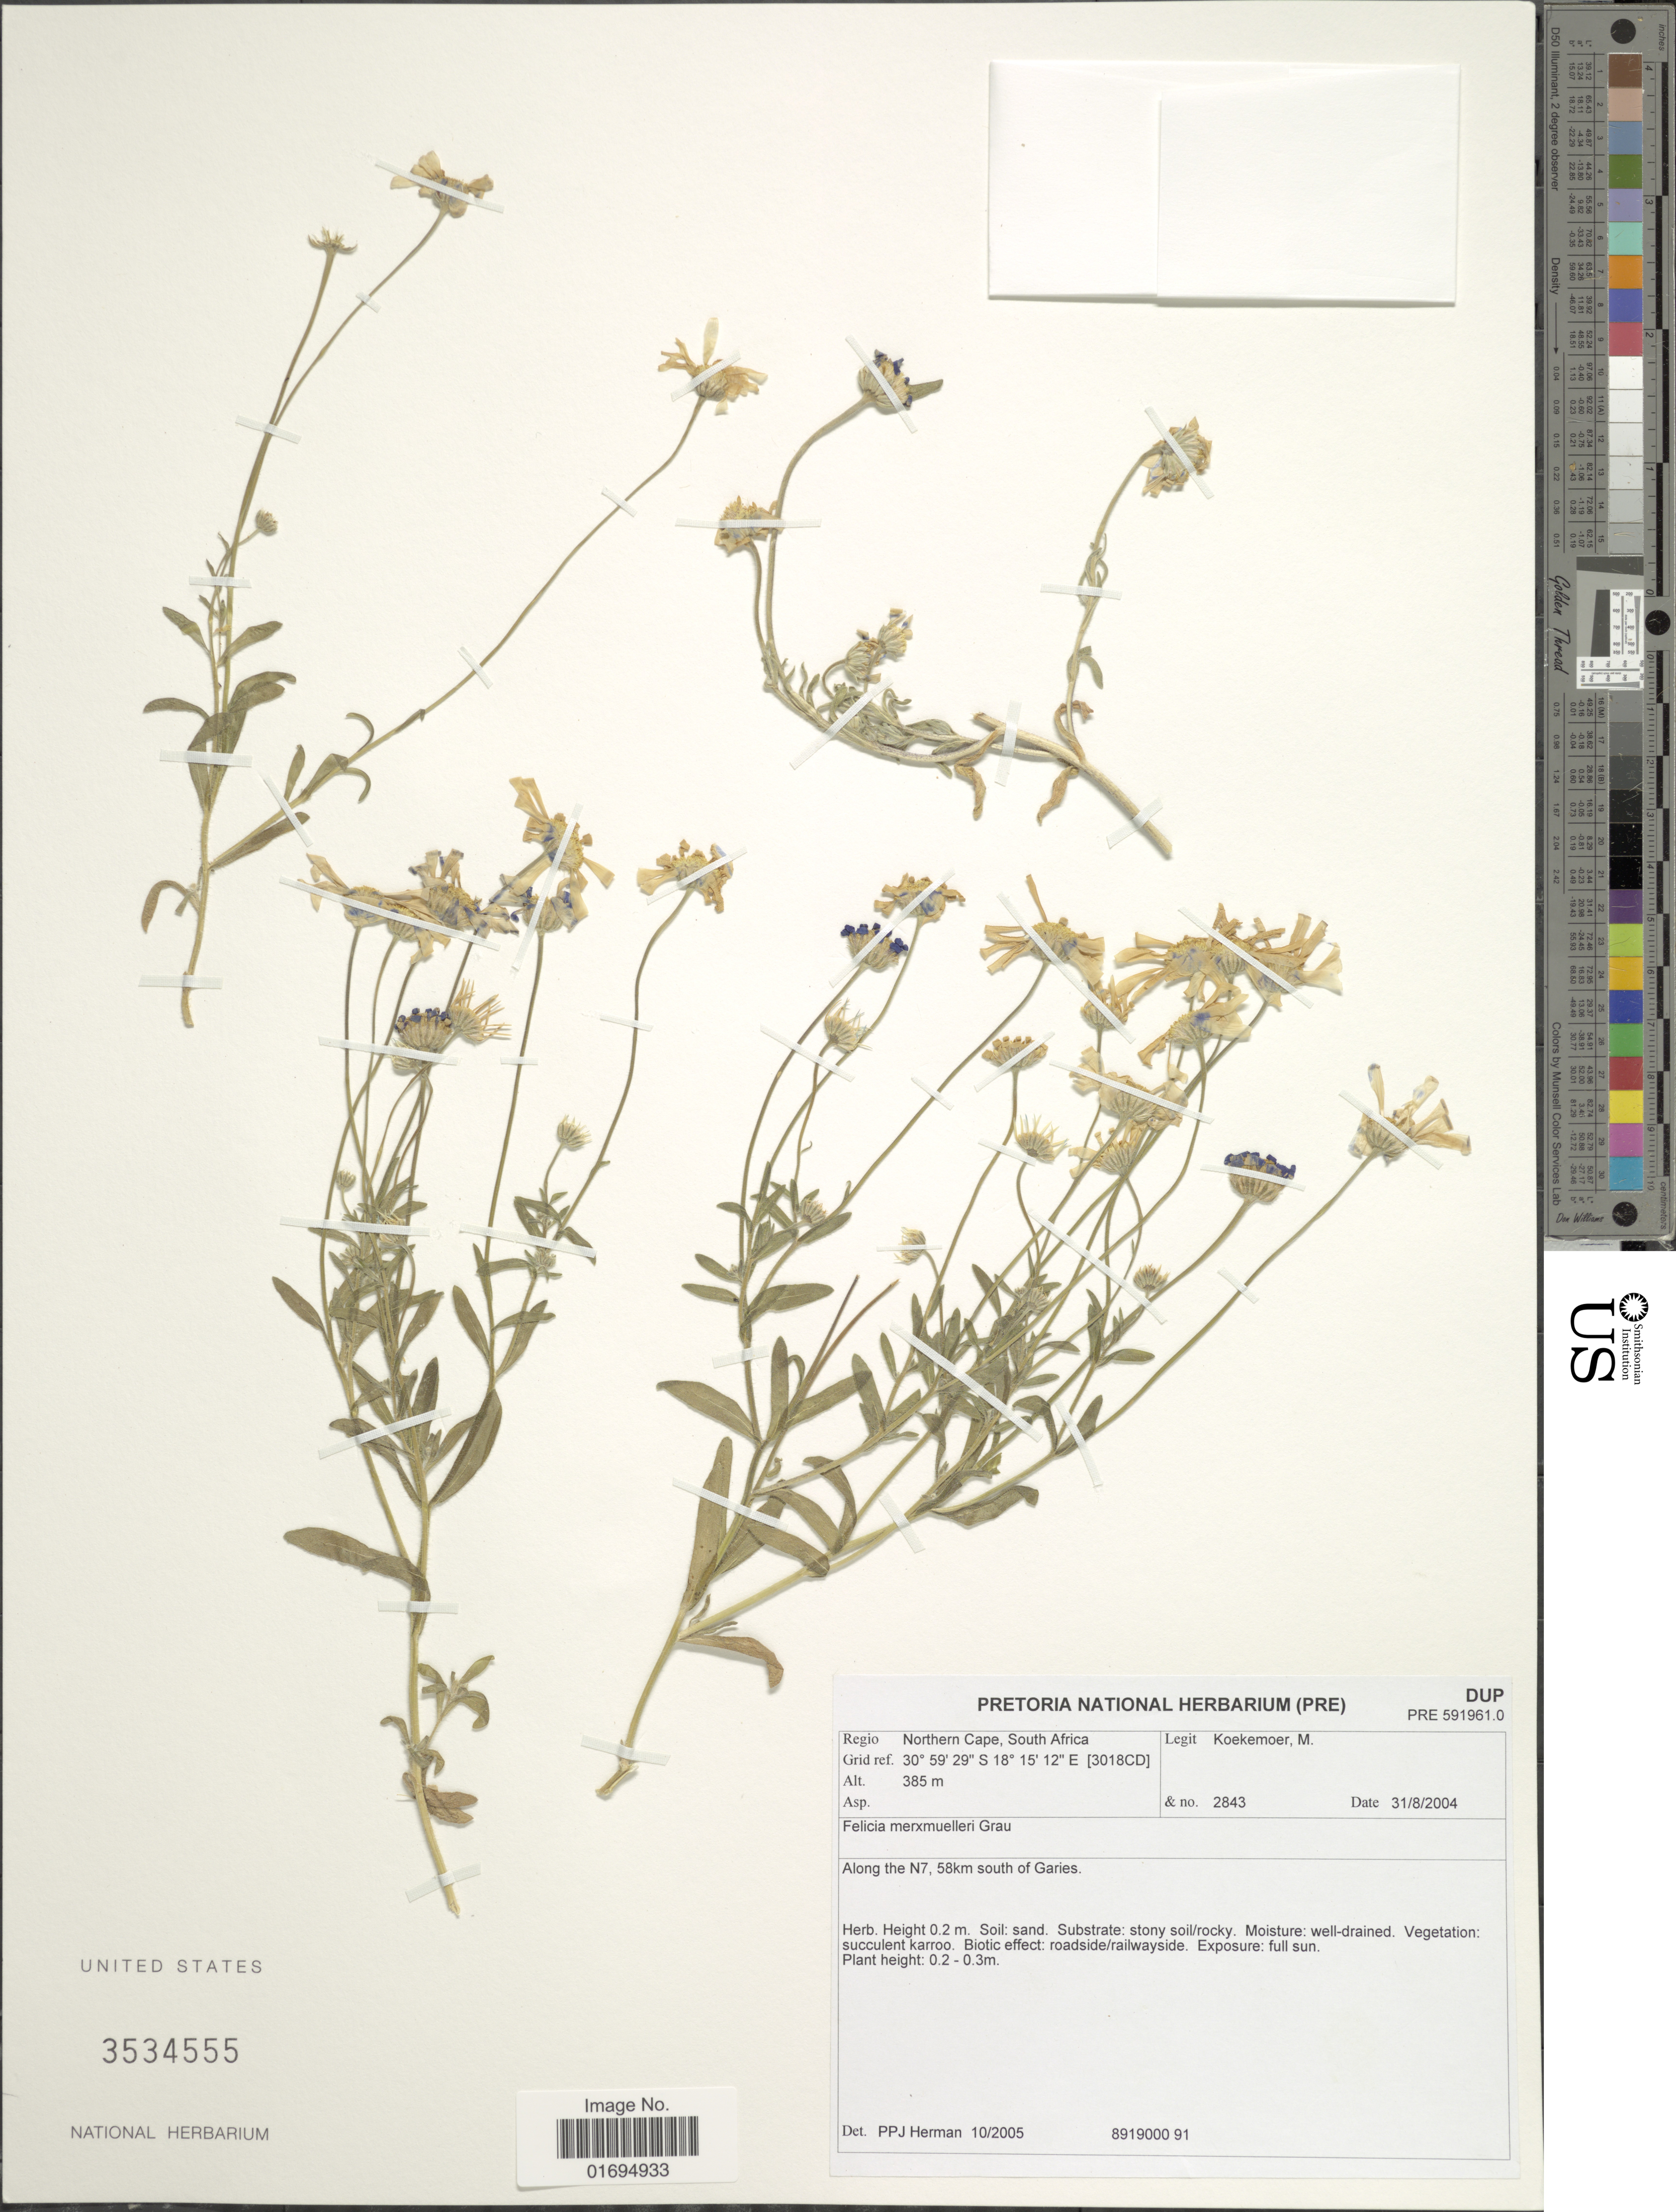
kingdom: Plantae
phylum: Tracheophyta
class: Magnoliopsida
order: Asterales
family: Asteraceae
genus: Felicia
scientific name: Felicia merxmuelleri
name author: Grau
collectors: M. Koekemoer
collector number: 2843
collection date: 2004-08-31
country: South Africa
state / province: Northern Cape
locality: Along the N7, 58km south of Garies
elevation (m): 385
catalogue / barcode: US 3534555